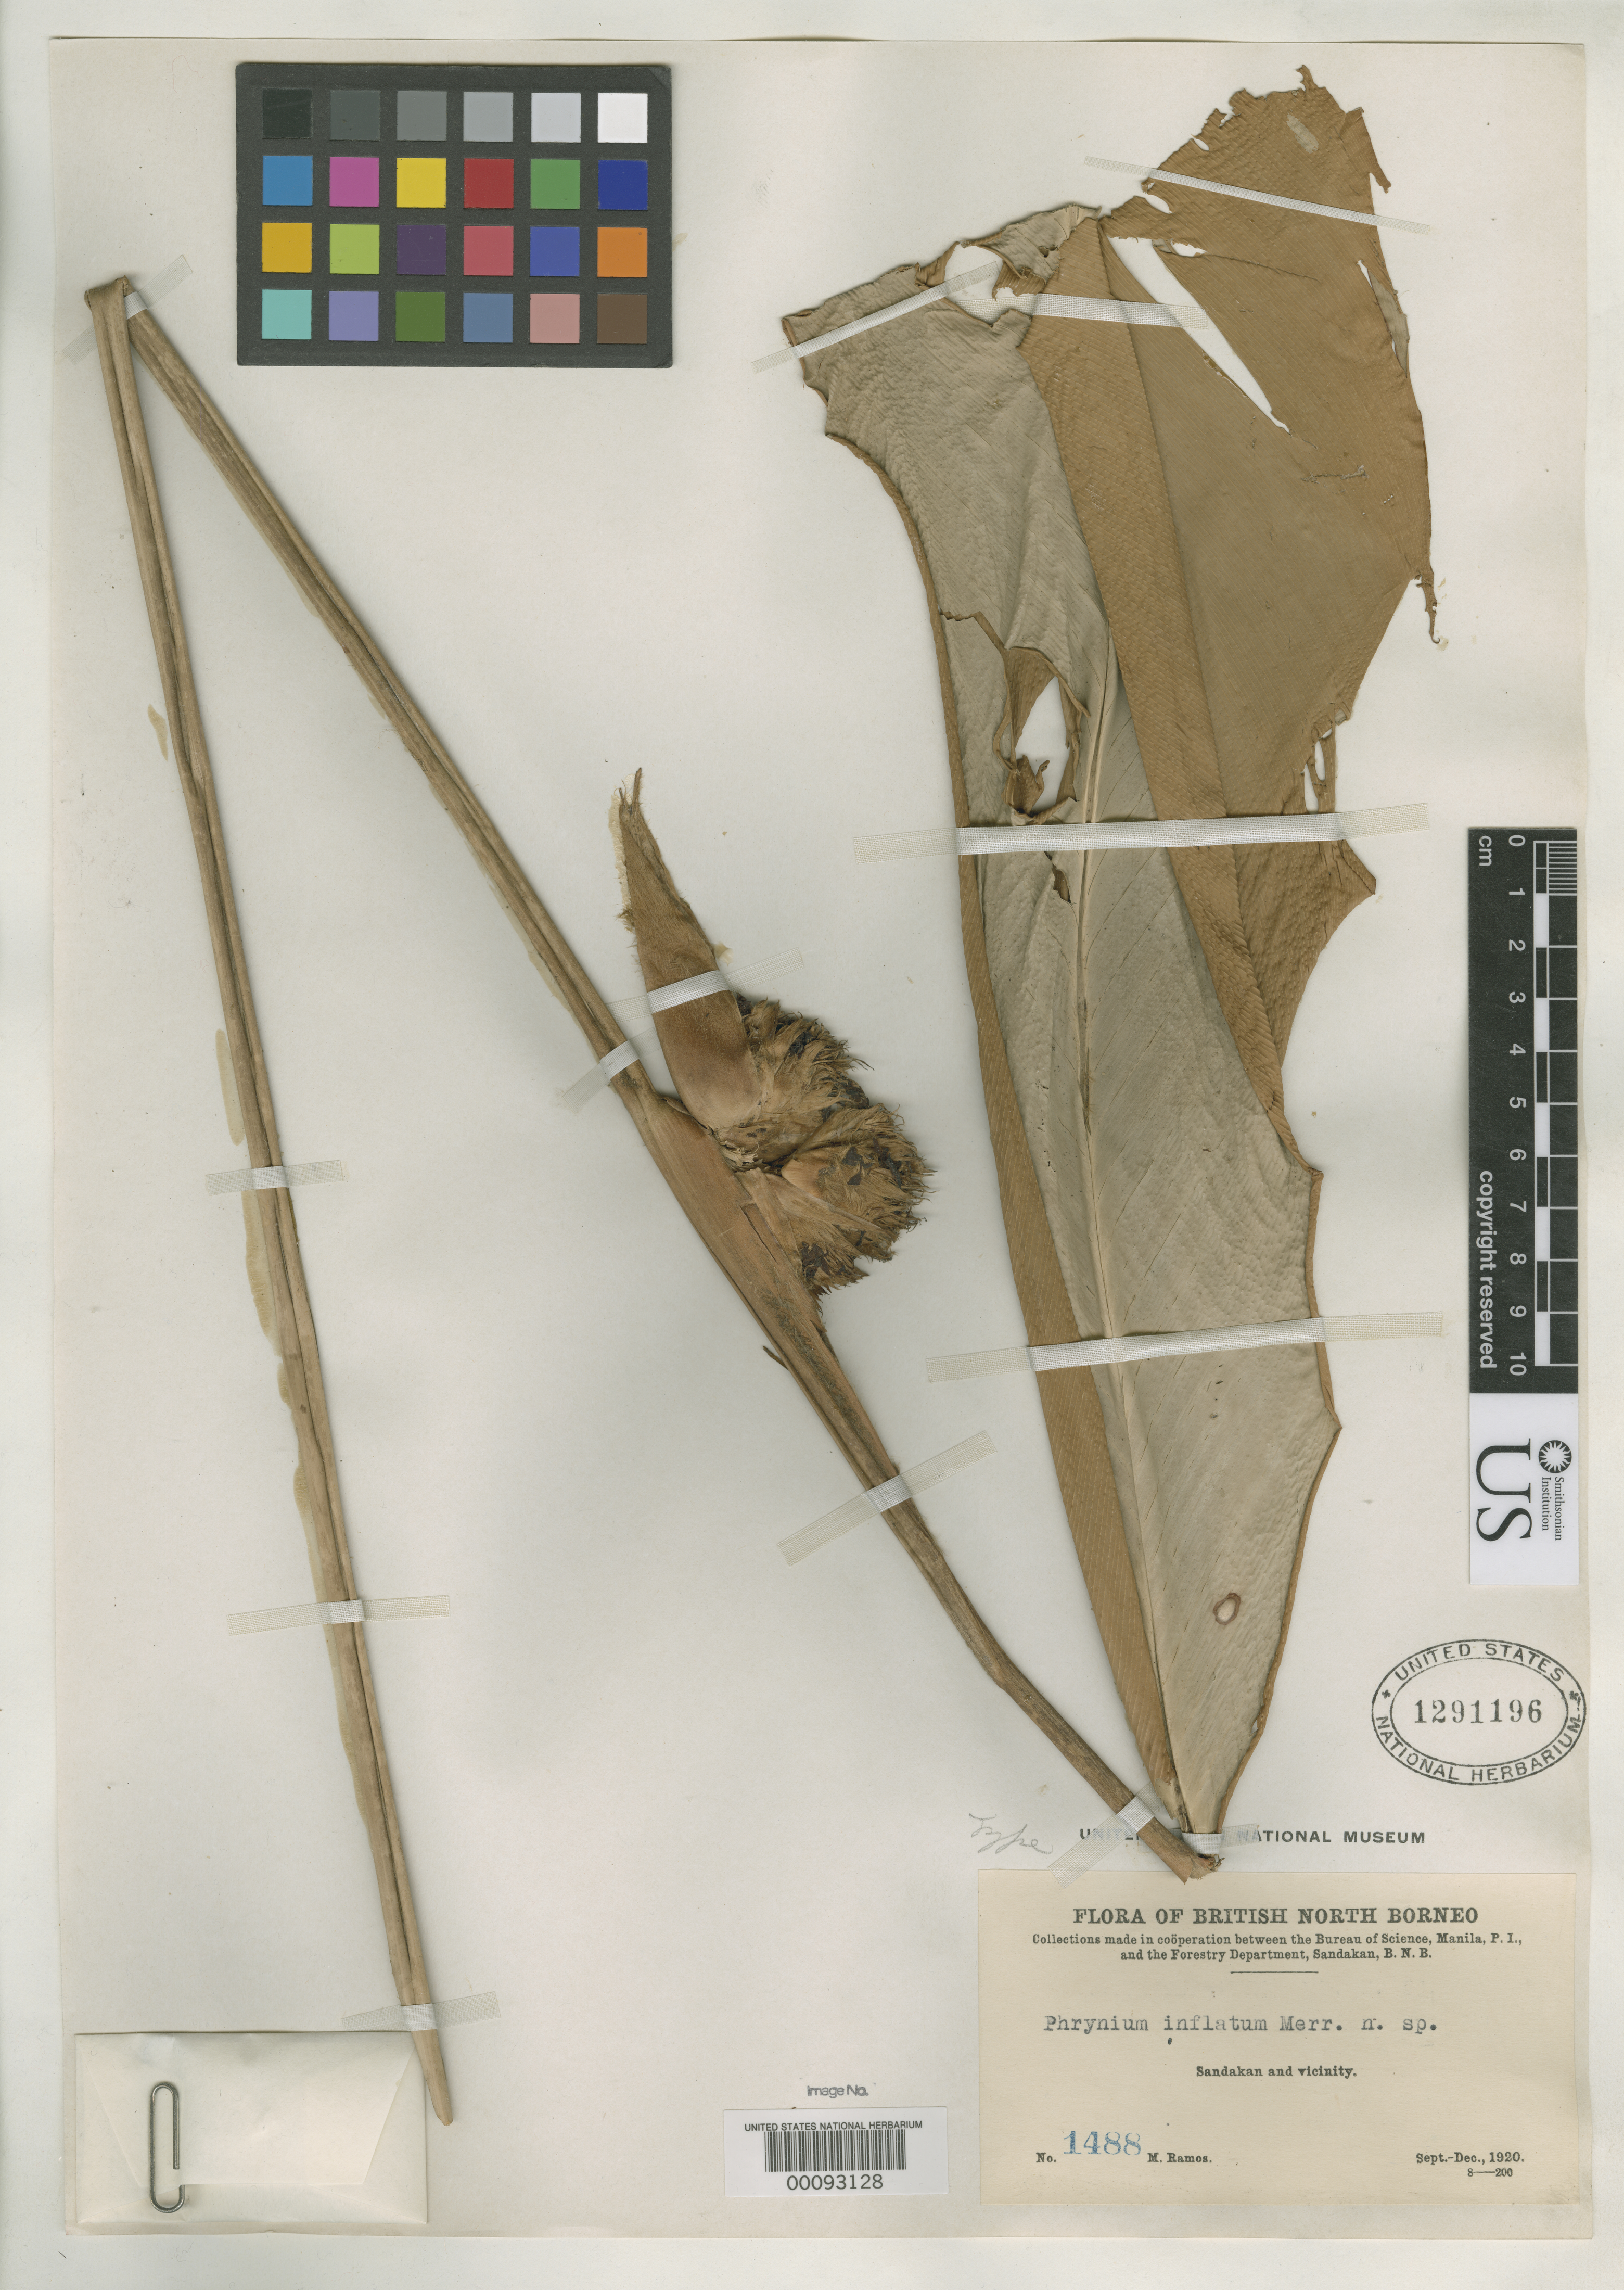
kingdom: Plantae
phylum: Tracheophyta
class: Liliopsida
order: Zingiberales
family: Marantaceae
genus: Phrynium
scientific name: Phrynium inflatum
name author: Merr.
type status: Isotype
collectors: M. Ramos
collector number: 1488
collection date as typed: Sep 1920 to -- Dec 1920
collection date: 1920-09/1920-12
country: Malaysia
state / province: Sabah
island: Borneo Island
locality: Sandakan & vicinity.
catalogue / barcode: US 1291196